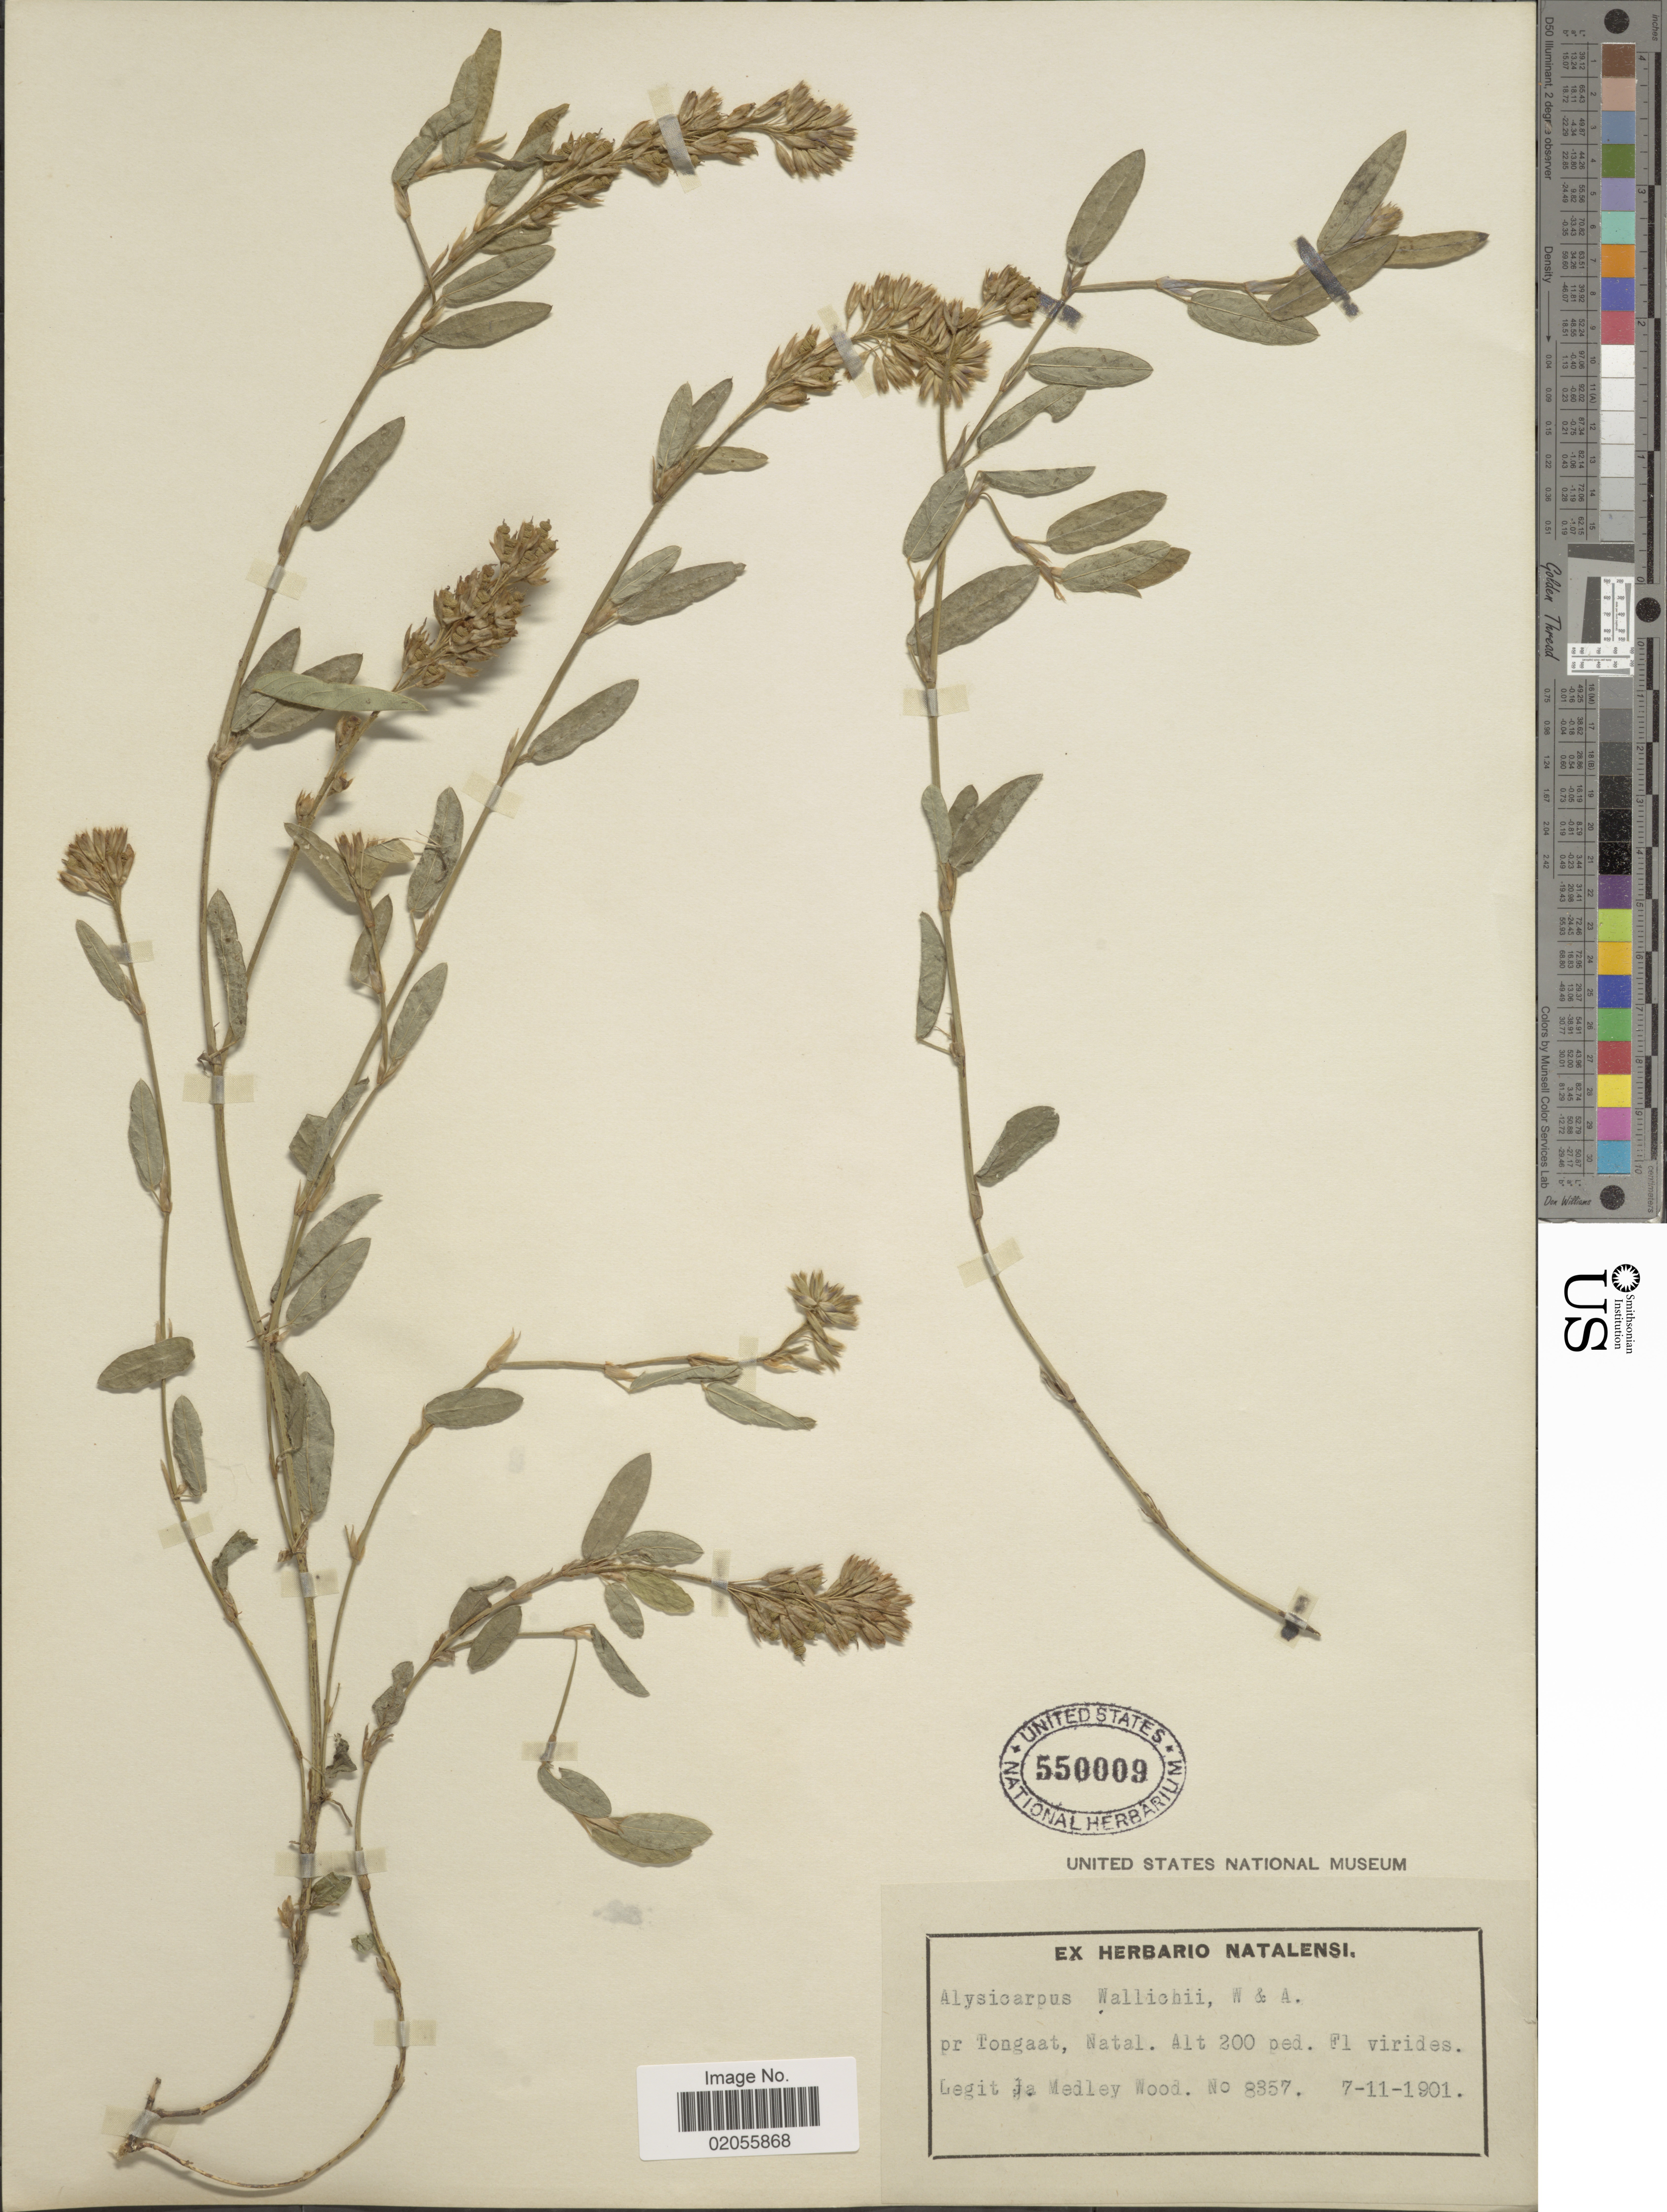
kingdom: Plantae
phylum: Tracheophyta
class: Magnoliopsida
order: Fabales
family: Fabaceae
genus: Alysicarpus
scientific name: Alysicarpus wallichii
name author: Wight & Arn.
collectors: J. Medley Wood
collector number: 8357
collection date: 1901-11-07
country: South Africa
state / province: KwaZulu-Natal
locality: Pr. Tongaat, Natal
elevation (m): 61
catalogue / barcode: US 550009